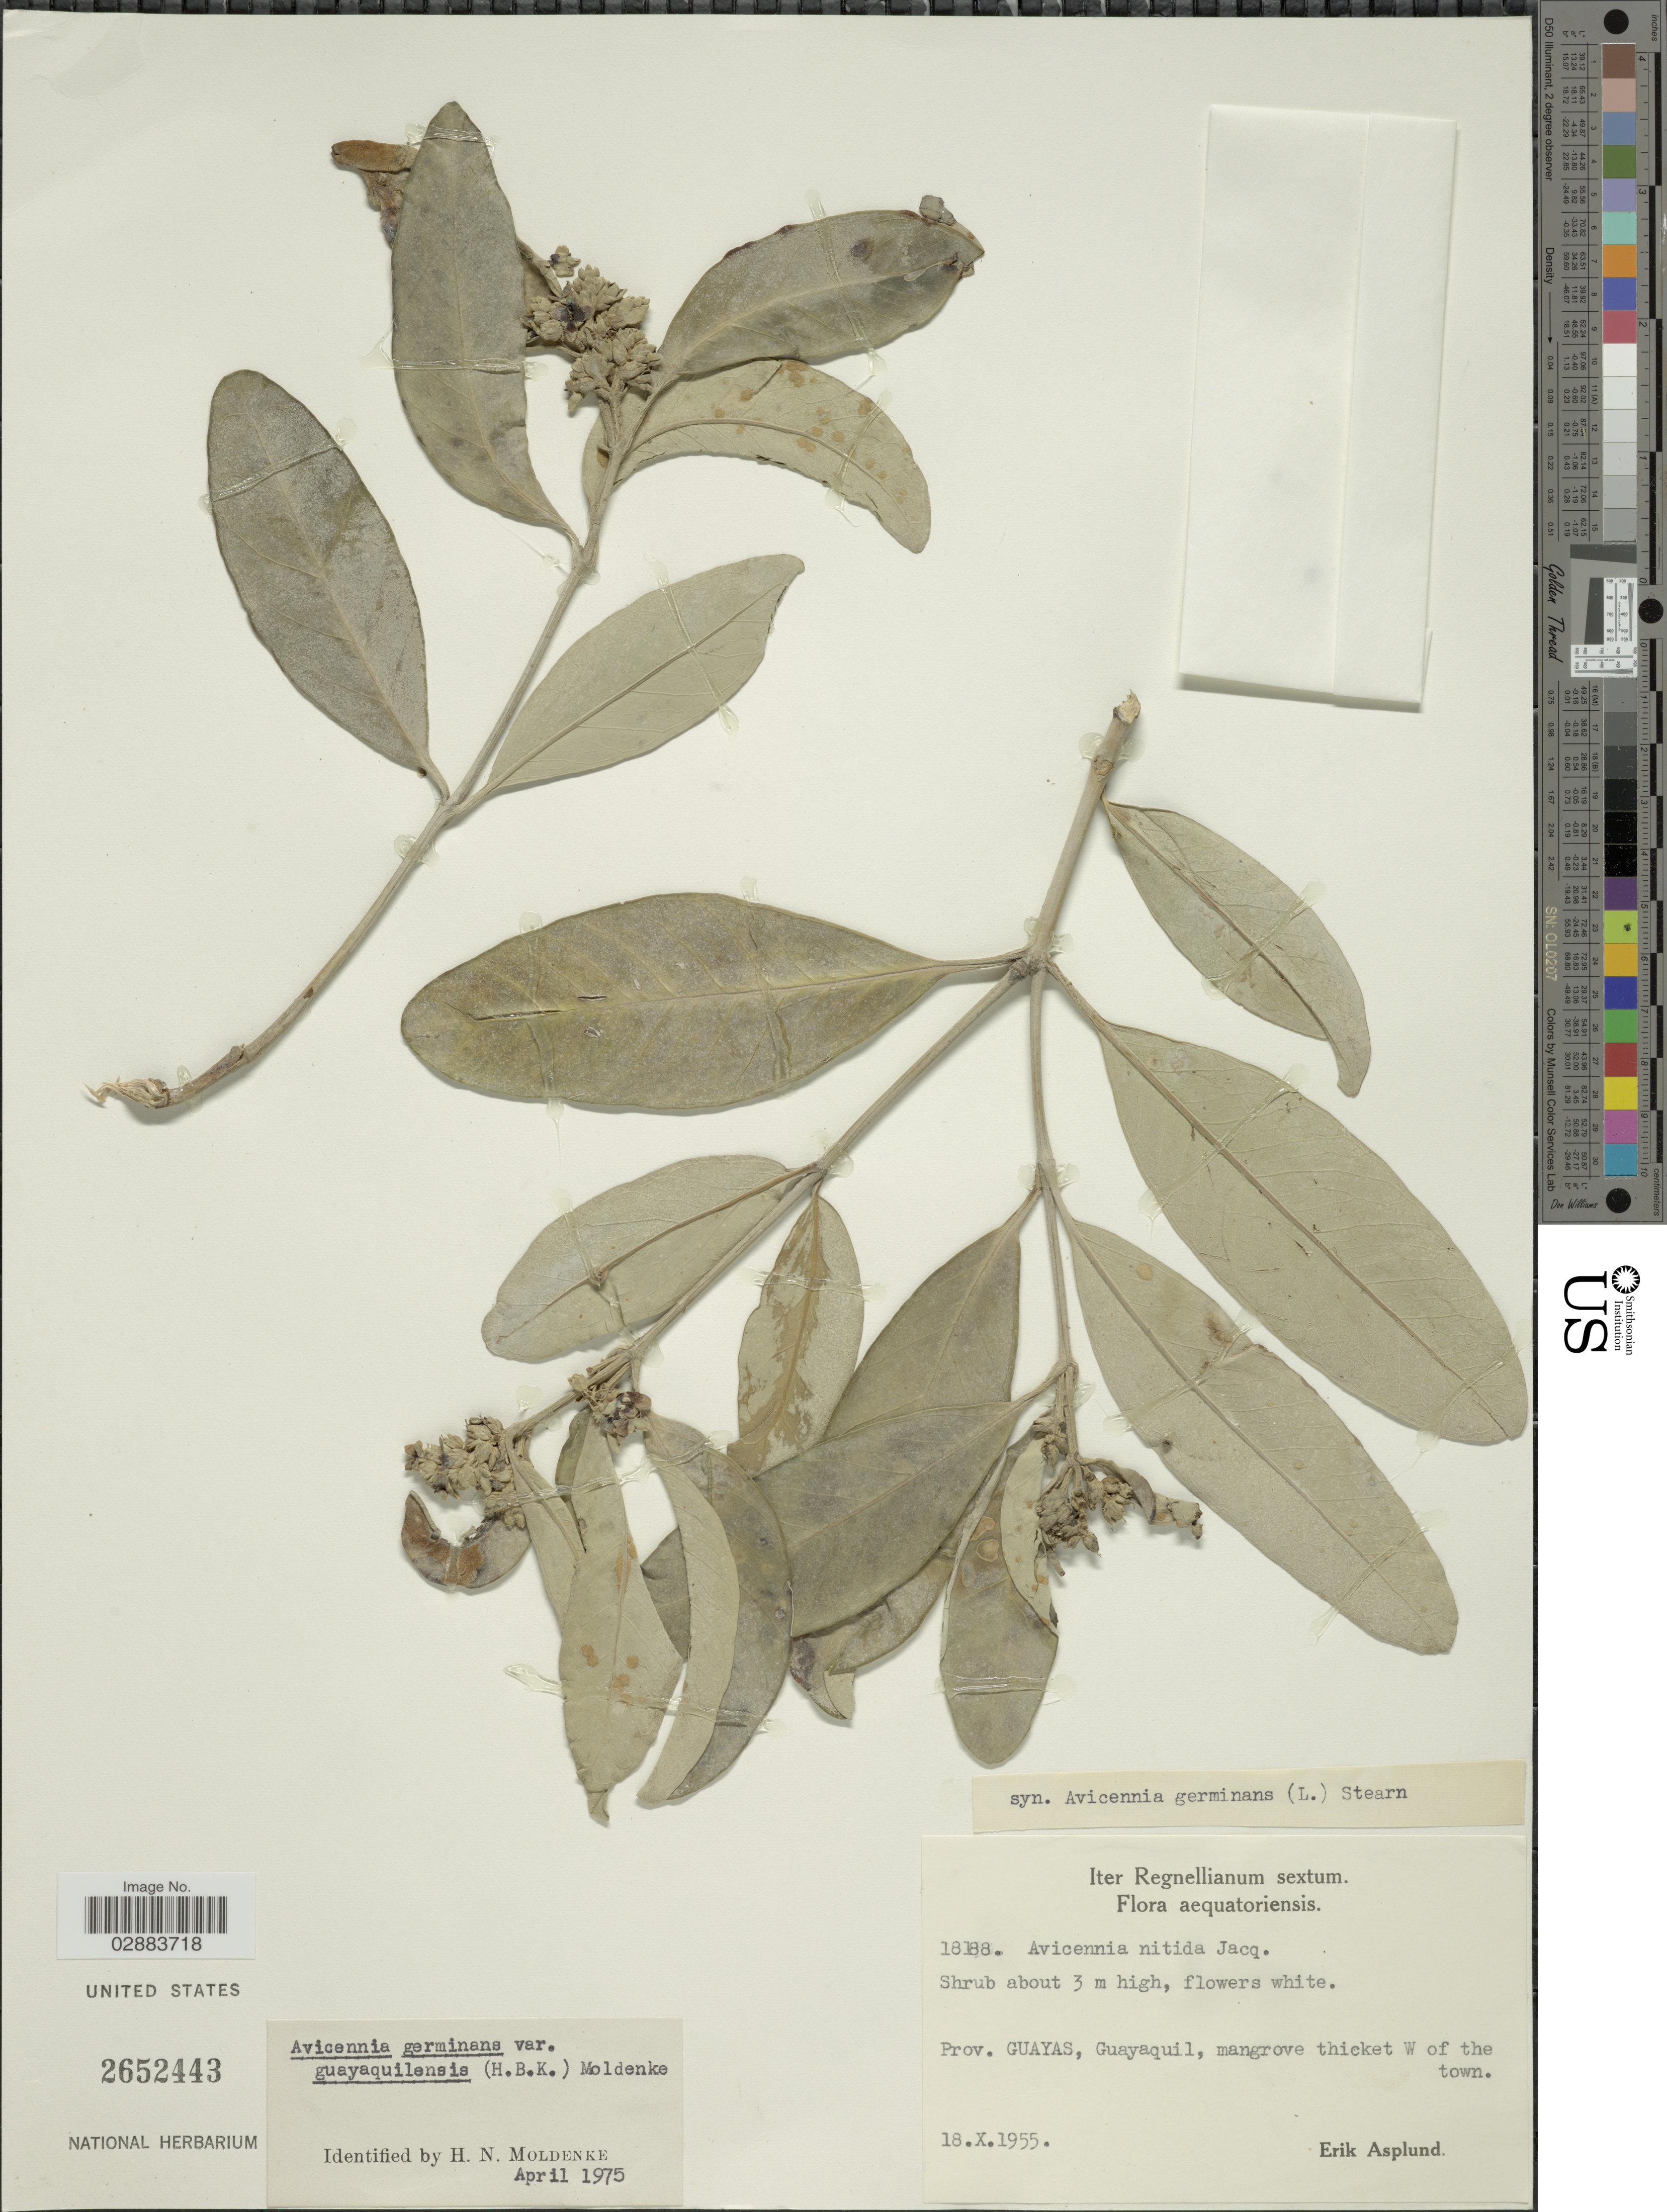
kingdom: Plantae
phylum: Tracheophyta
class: Magnoliopsida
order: Lamiales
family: Acanthaceae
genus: Avicennia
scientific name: Avicennia germinans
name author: (L.) L.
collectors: E. Asplund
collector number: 18188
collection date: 1955-10-18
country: Ecuador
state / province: Guayas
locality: Guayaquil, mangrove thicket W of the town.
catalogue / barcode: US 2652443